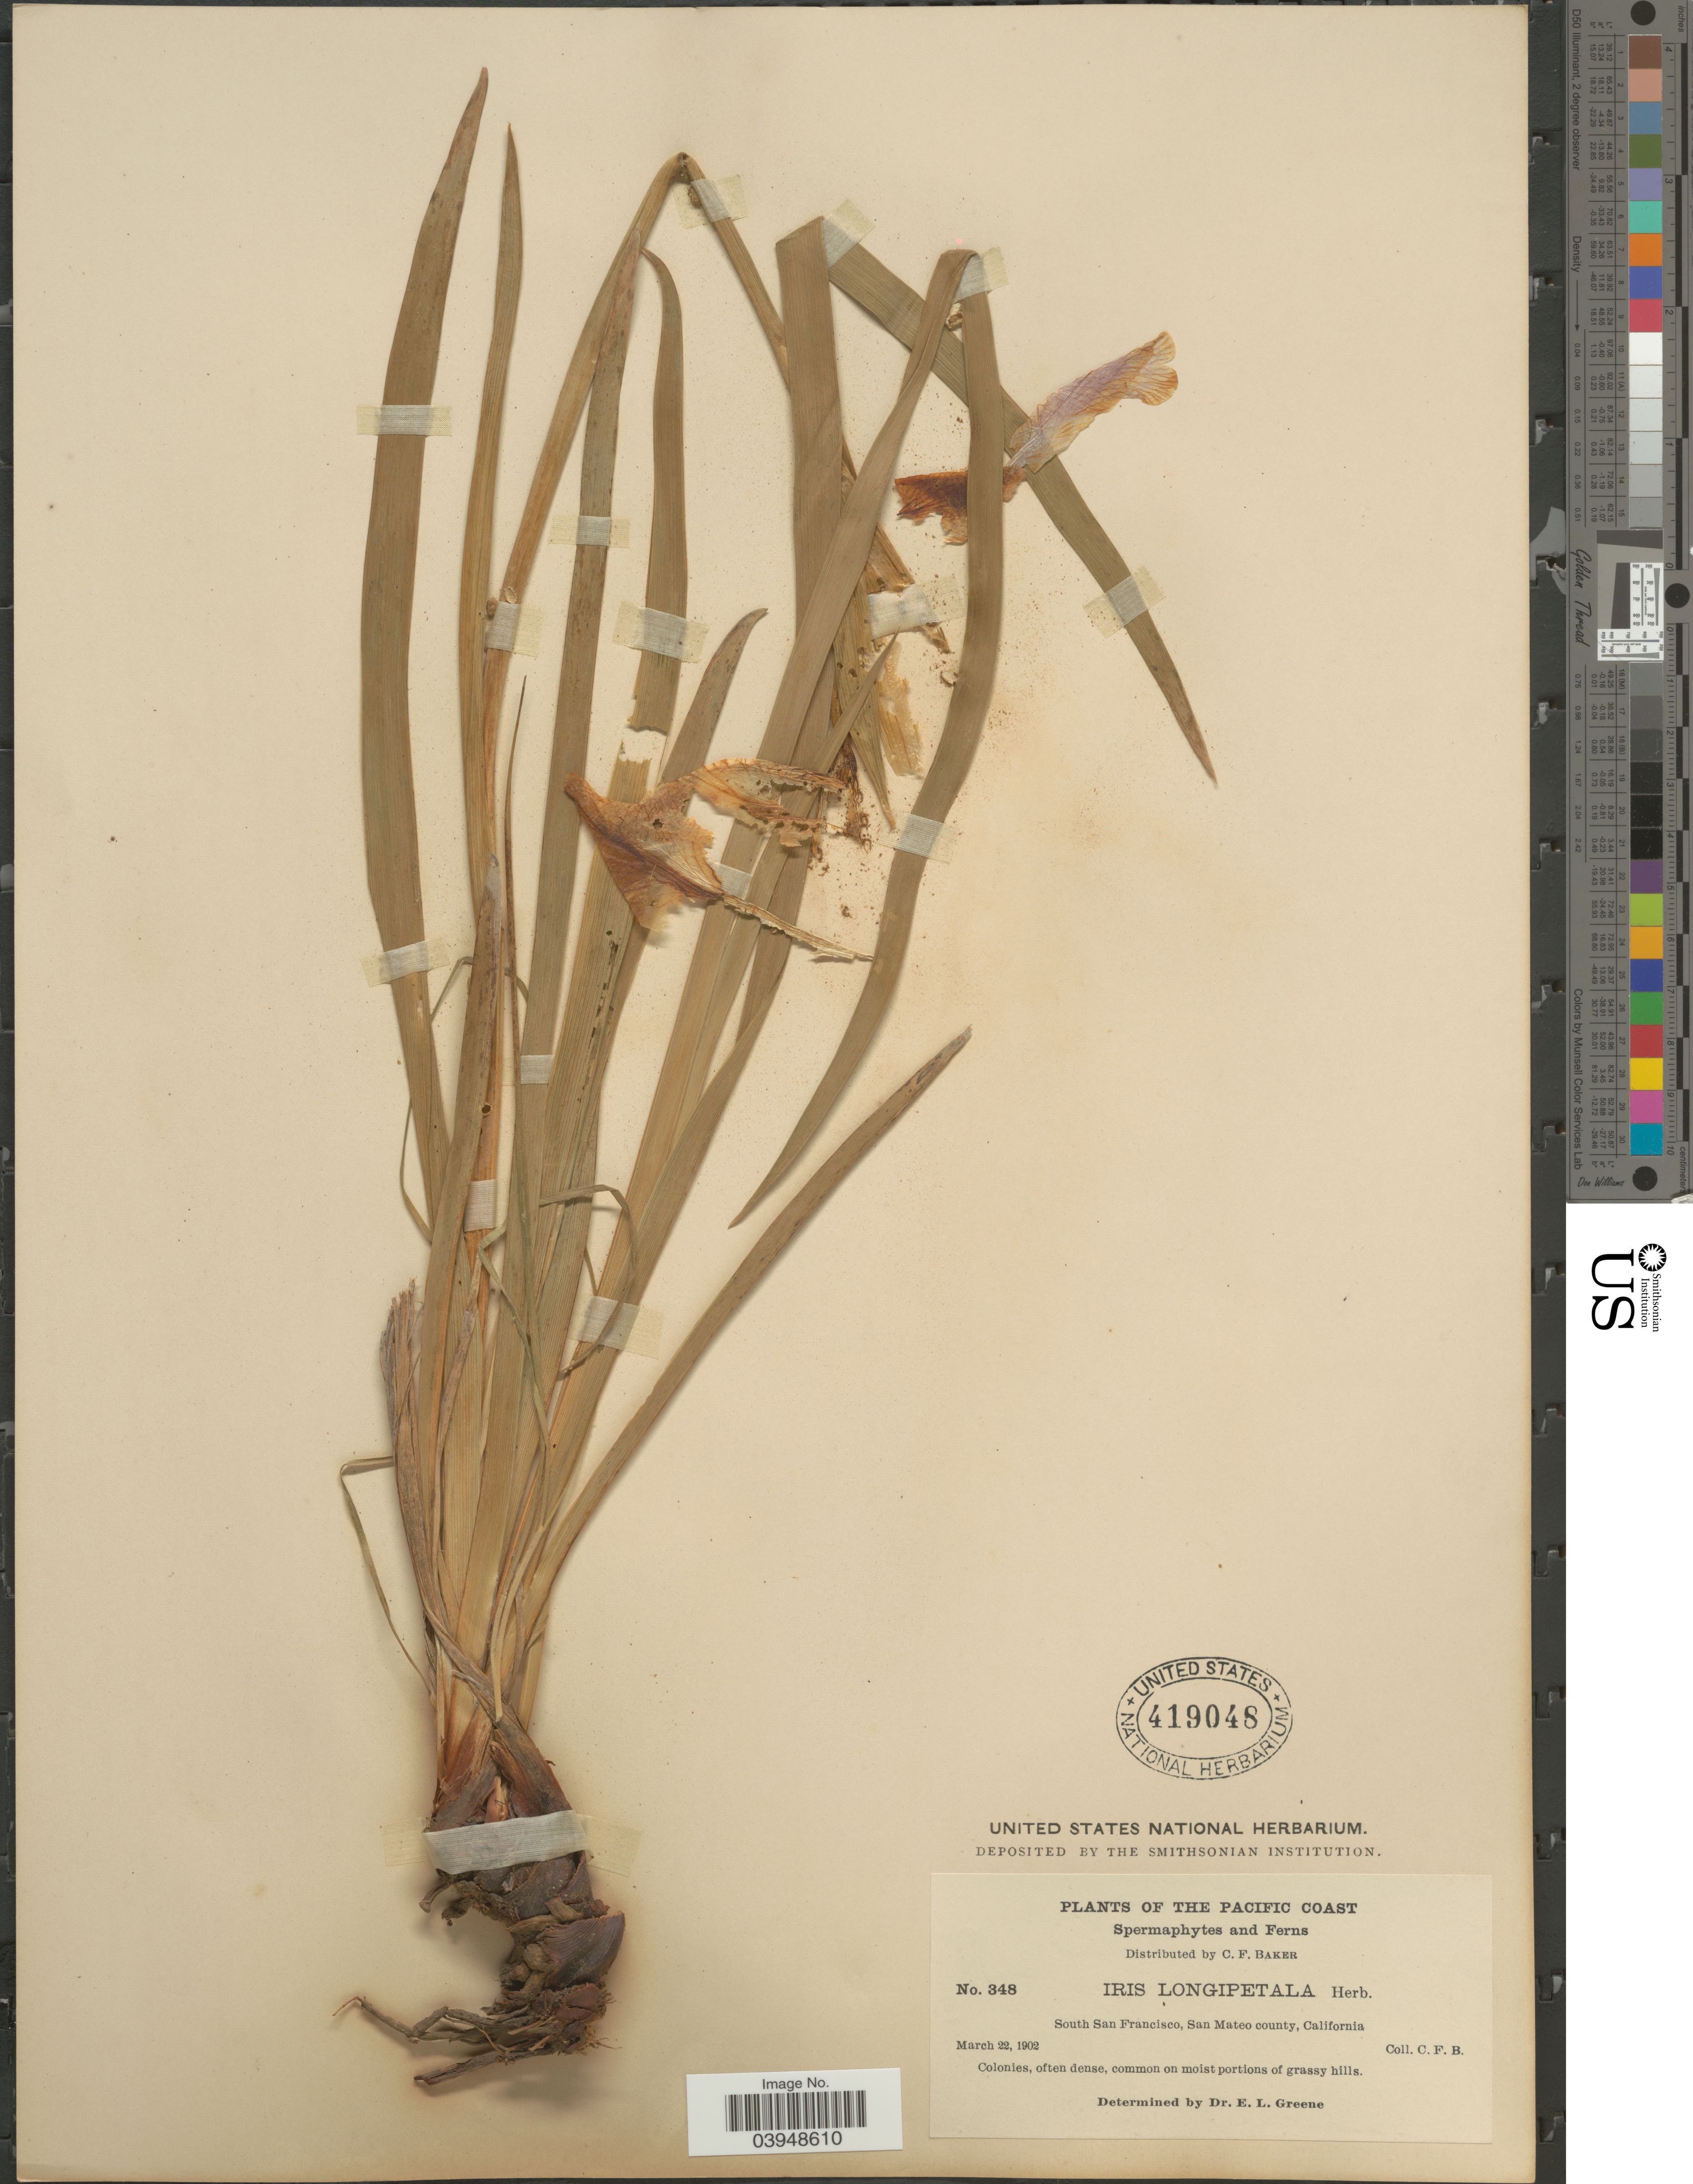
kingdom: Plantae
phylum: Tracheophyta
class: Liliopsida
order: Asparagales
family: Iridaceae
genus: Iris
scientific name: Iris longipetala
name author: Herb.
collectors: C. F. Baker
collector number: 348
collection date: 1902-03-22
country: United States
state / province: California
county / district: San Mateo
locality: Pacific Coast. South San Francisco, San Mateo county.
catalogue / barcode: US 419048